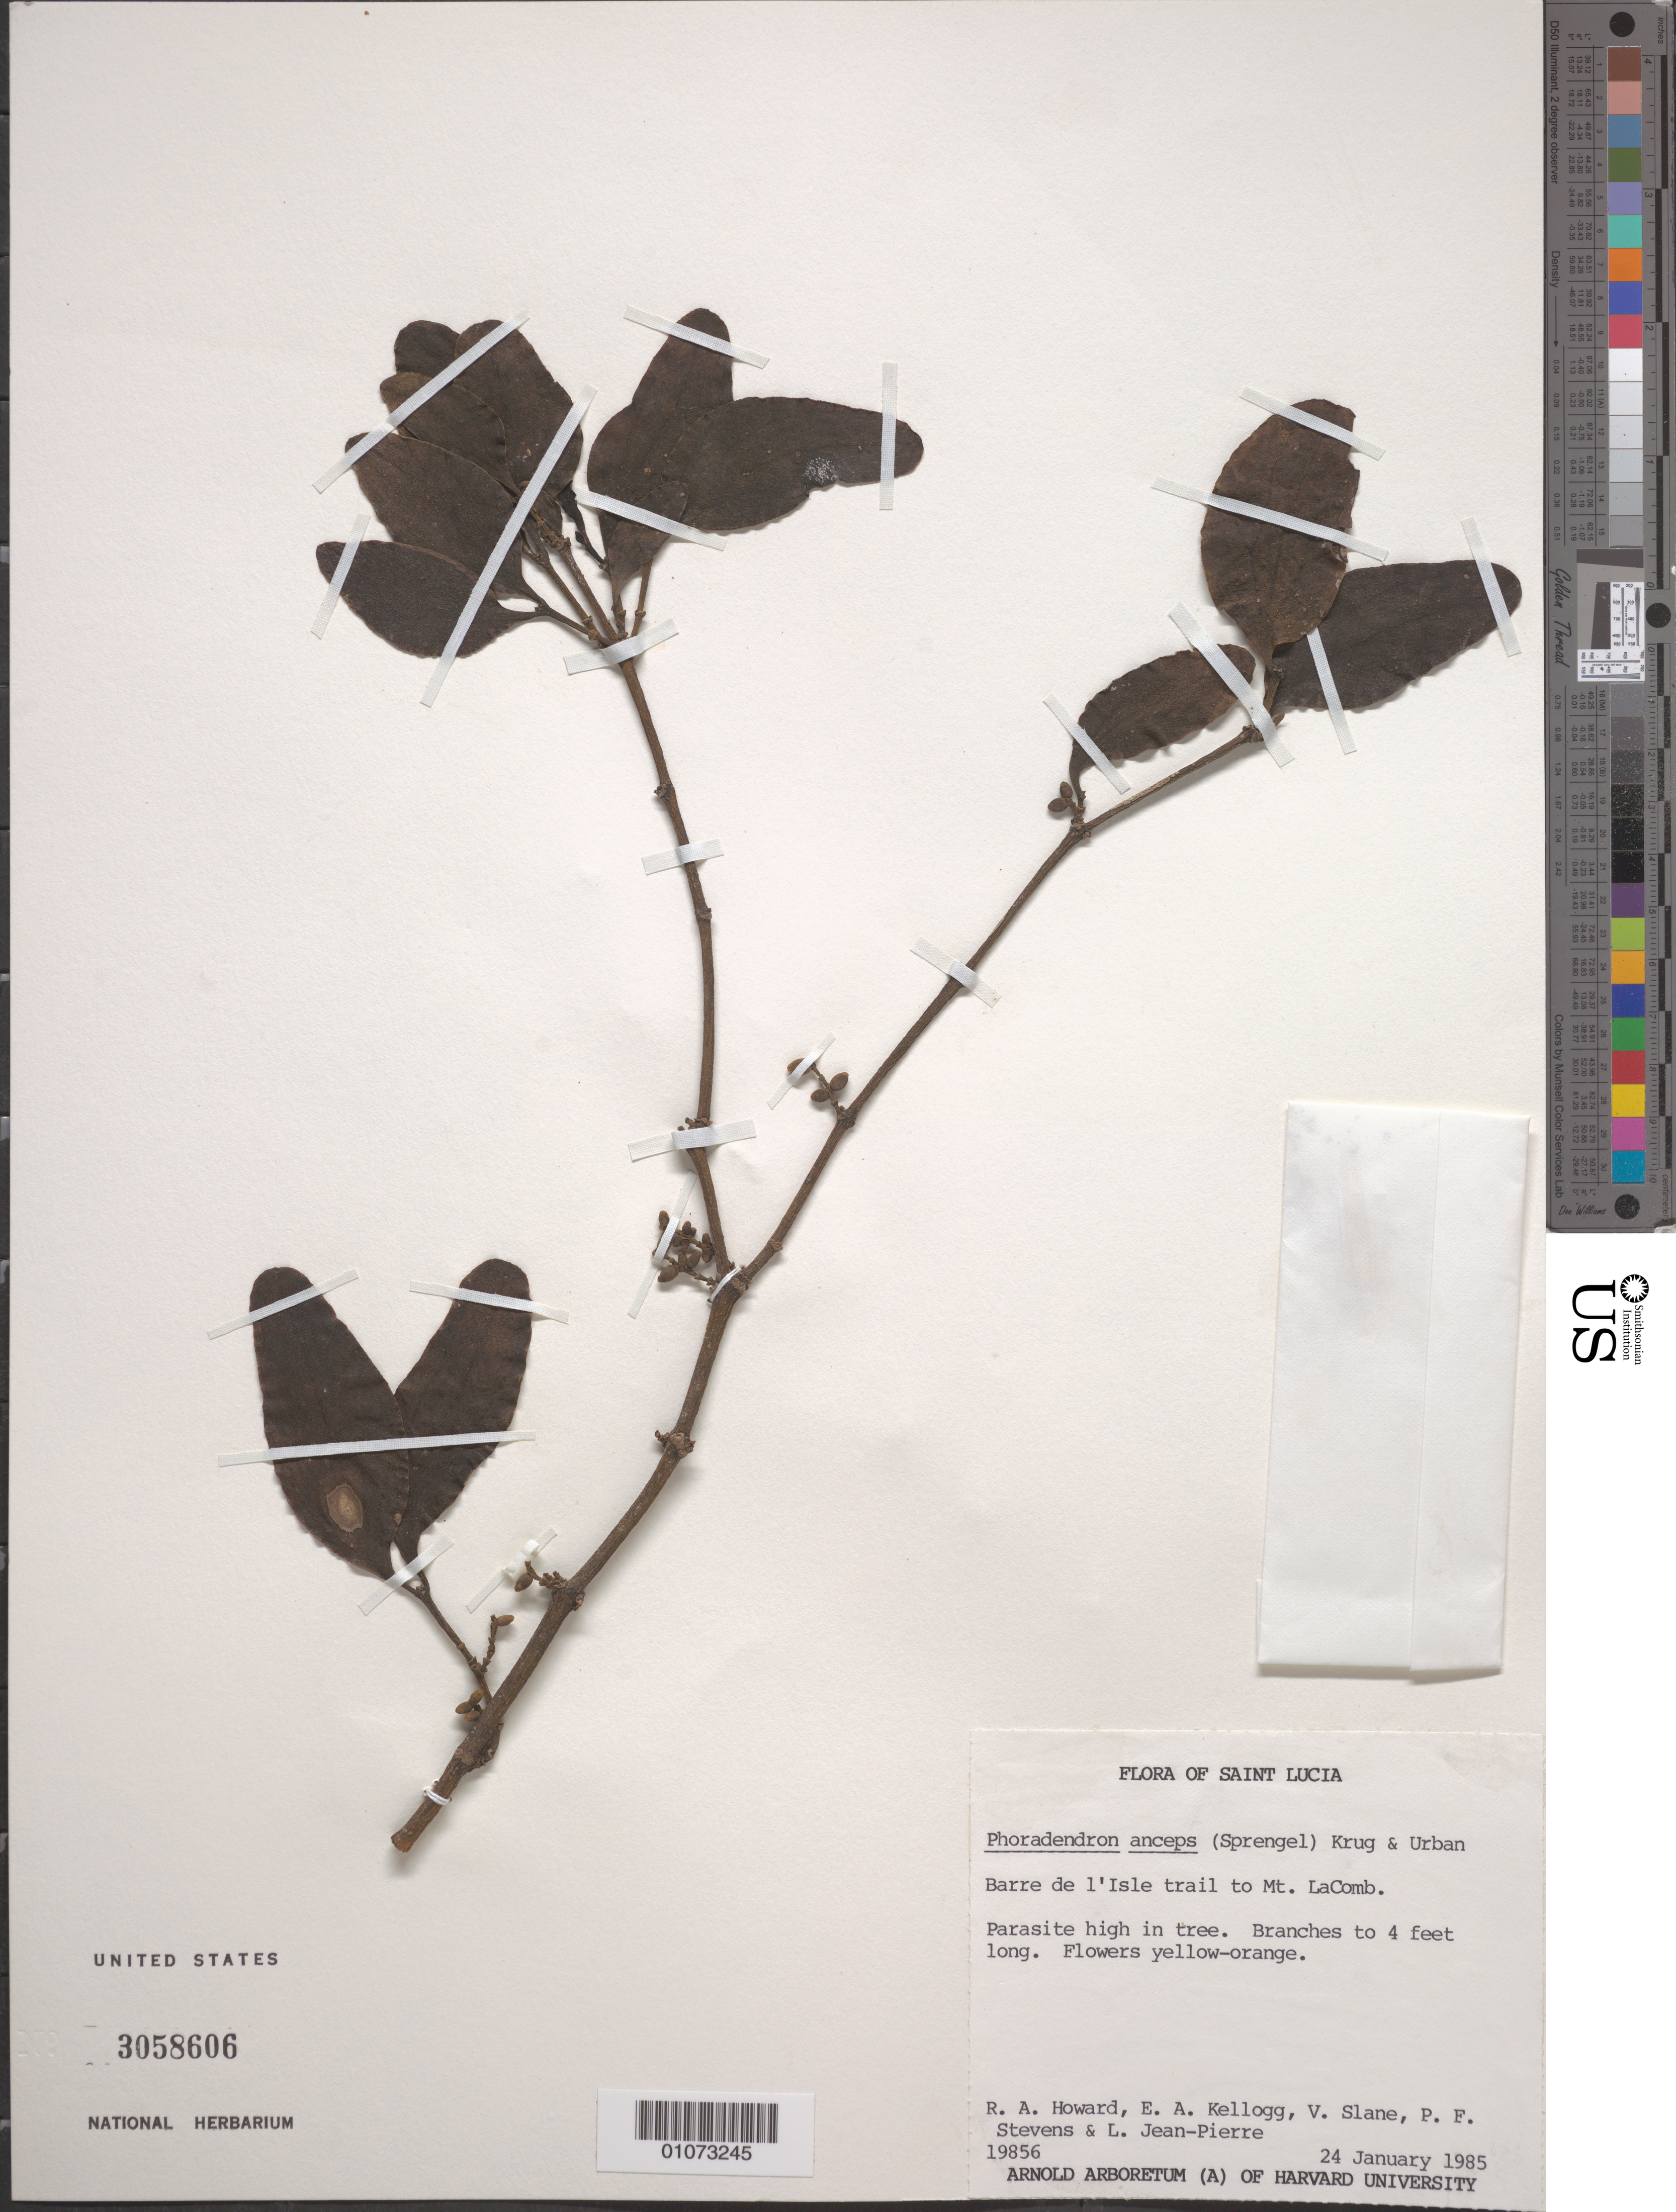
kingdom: Plantae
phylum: Tracheophyta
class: Magnoliopsida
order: Santalales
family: Viscaceae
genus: Phoradendron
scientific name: Phoradendron anceps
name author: (Spreng.) M. Gómez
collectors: R. A. Howard, E. A. Kellogg, V. Slane & P. F. Stevens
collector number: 19856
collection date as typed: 24 Jan 1985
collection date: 1985-01-24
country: St. Lucia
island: St. Lucia I.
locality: Barre de l'Isle trail to Mt. LaComb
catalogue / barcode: US 3058606